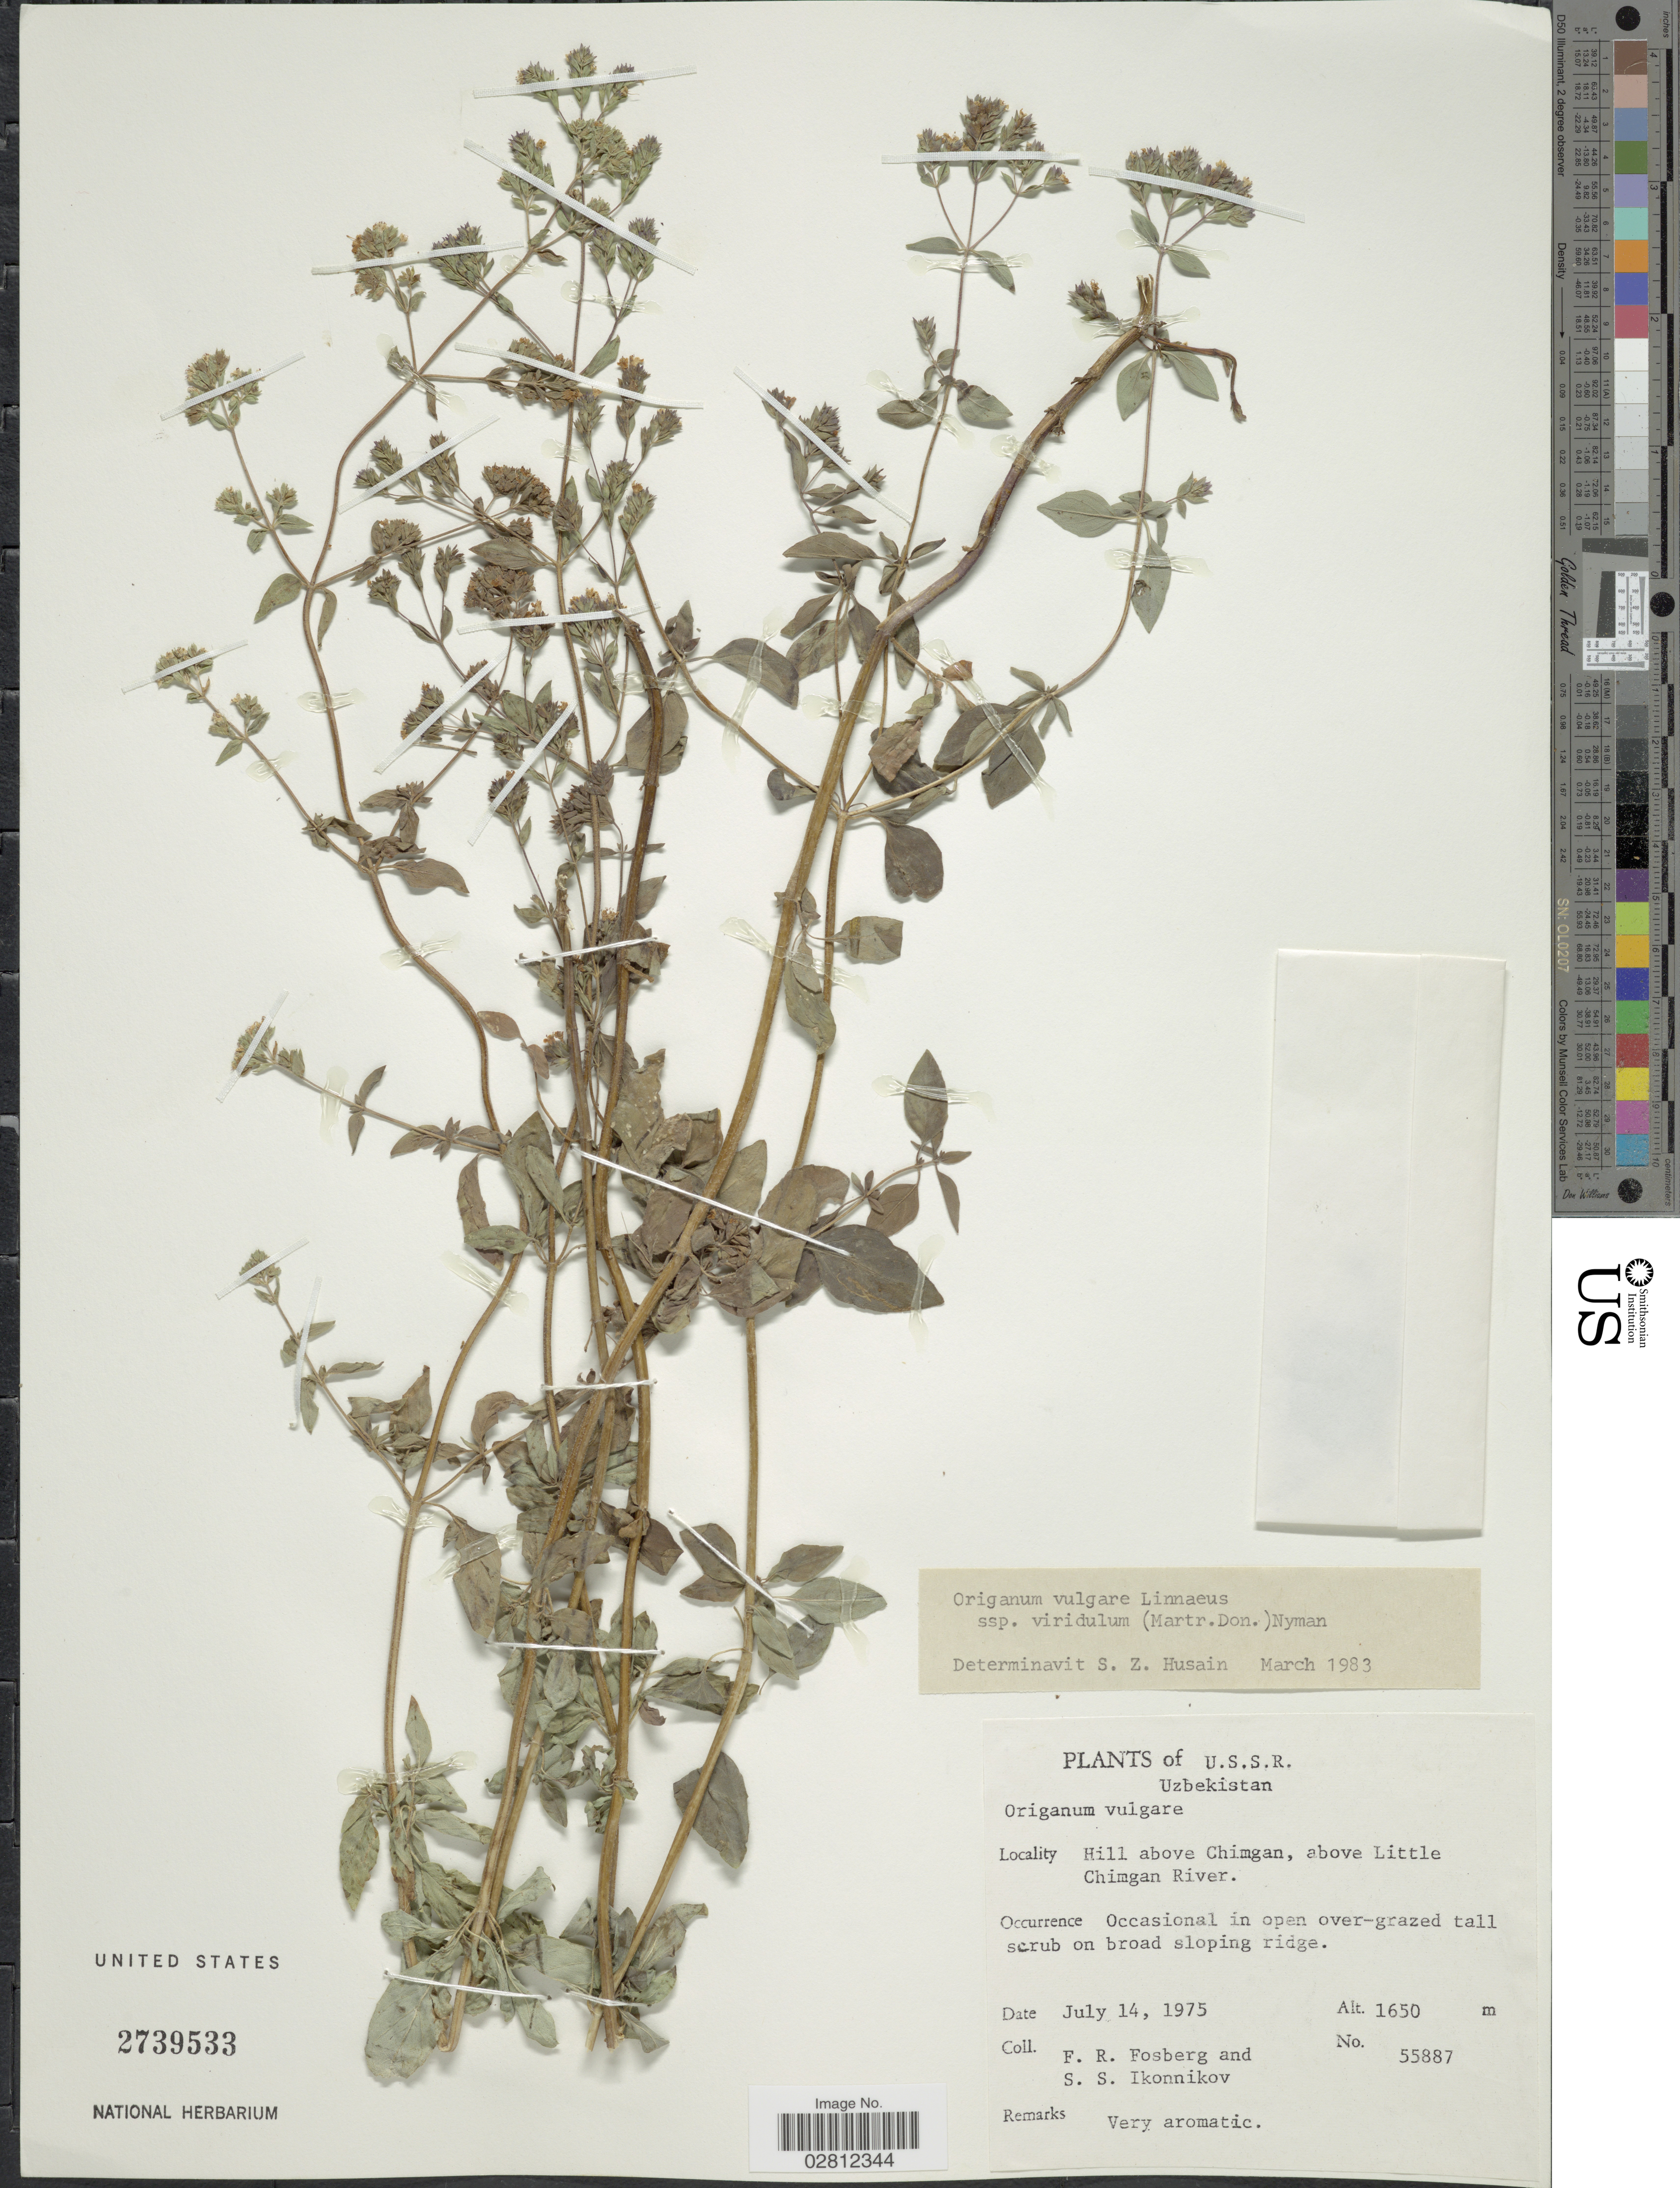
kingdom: Plantae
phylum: Tracheophyta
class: Magnoliopsida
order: Lamiales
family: Lamiaceae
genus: Origanum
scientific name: Origanum vulgare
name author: L.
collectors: F. R. Fosberg & S. Ikonnikov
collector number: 55887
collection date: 1975-07-14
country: Uzbekistan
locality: U.S.S.R., Hill above Chimgan, above Little Chimgan River.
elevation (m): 1650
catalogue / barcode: US 2739533